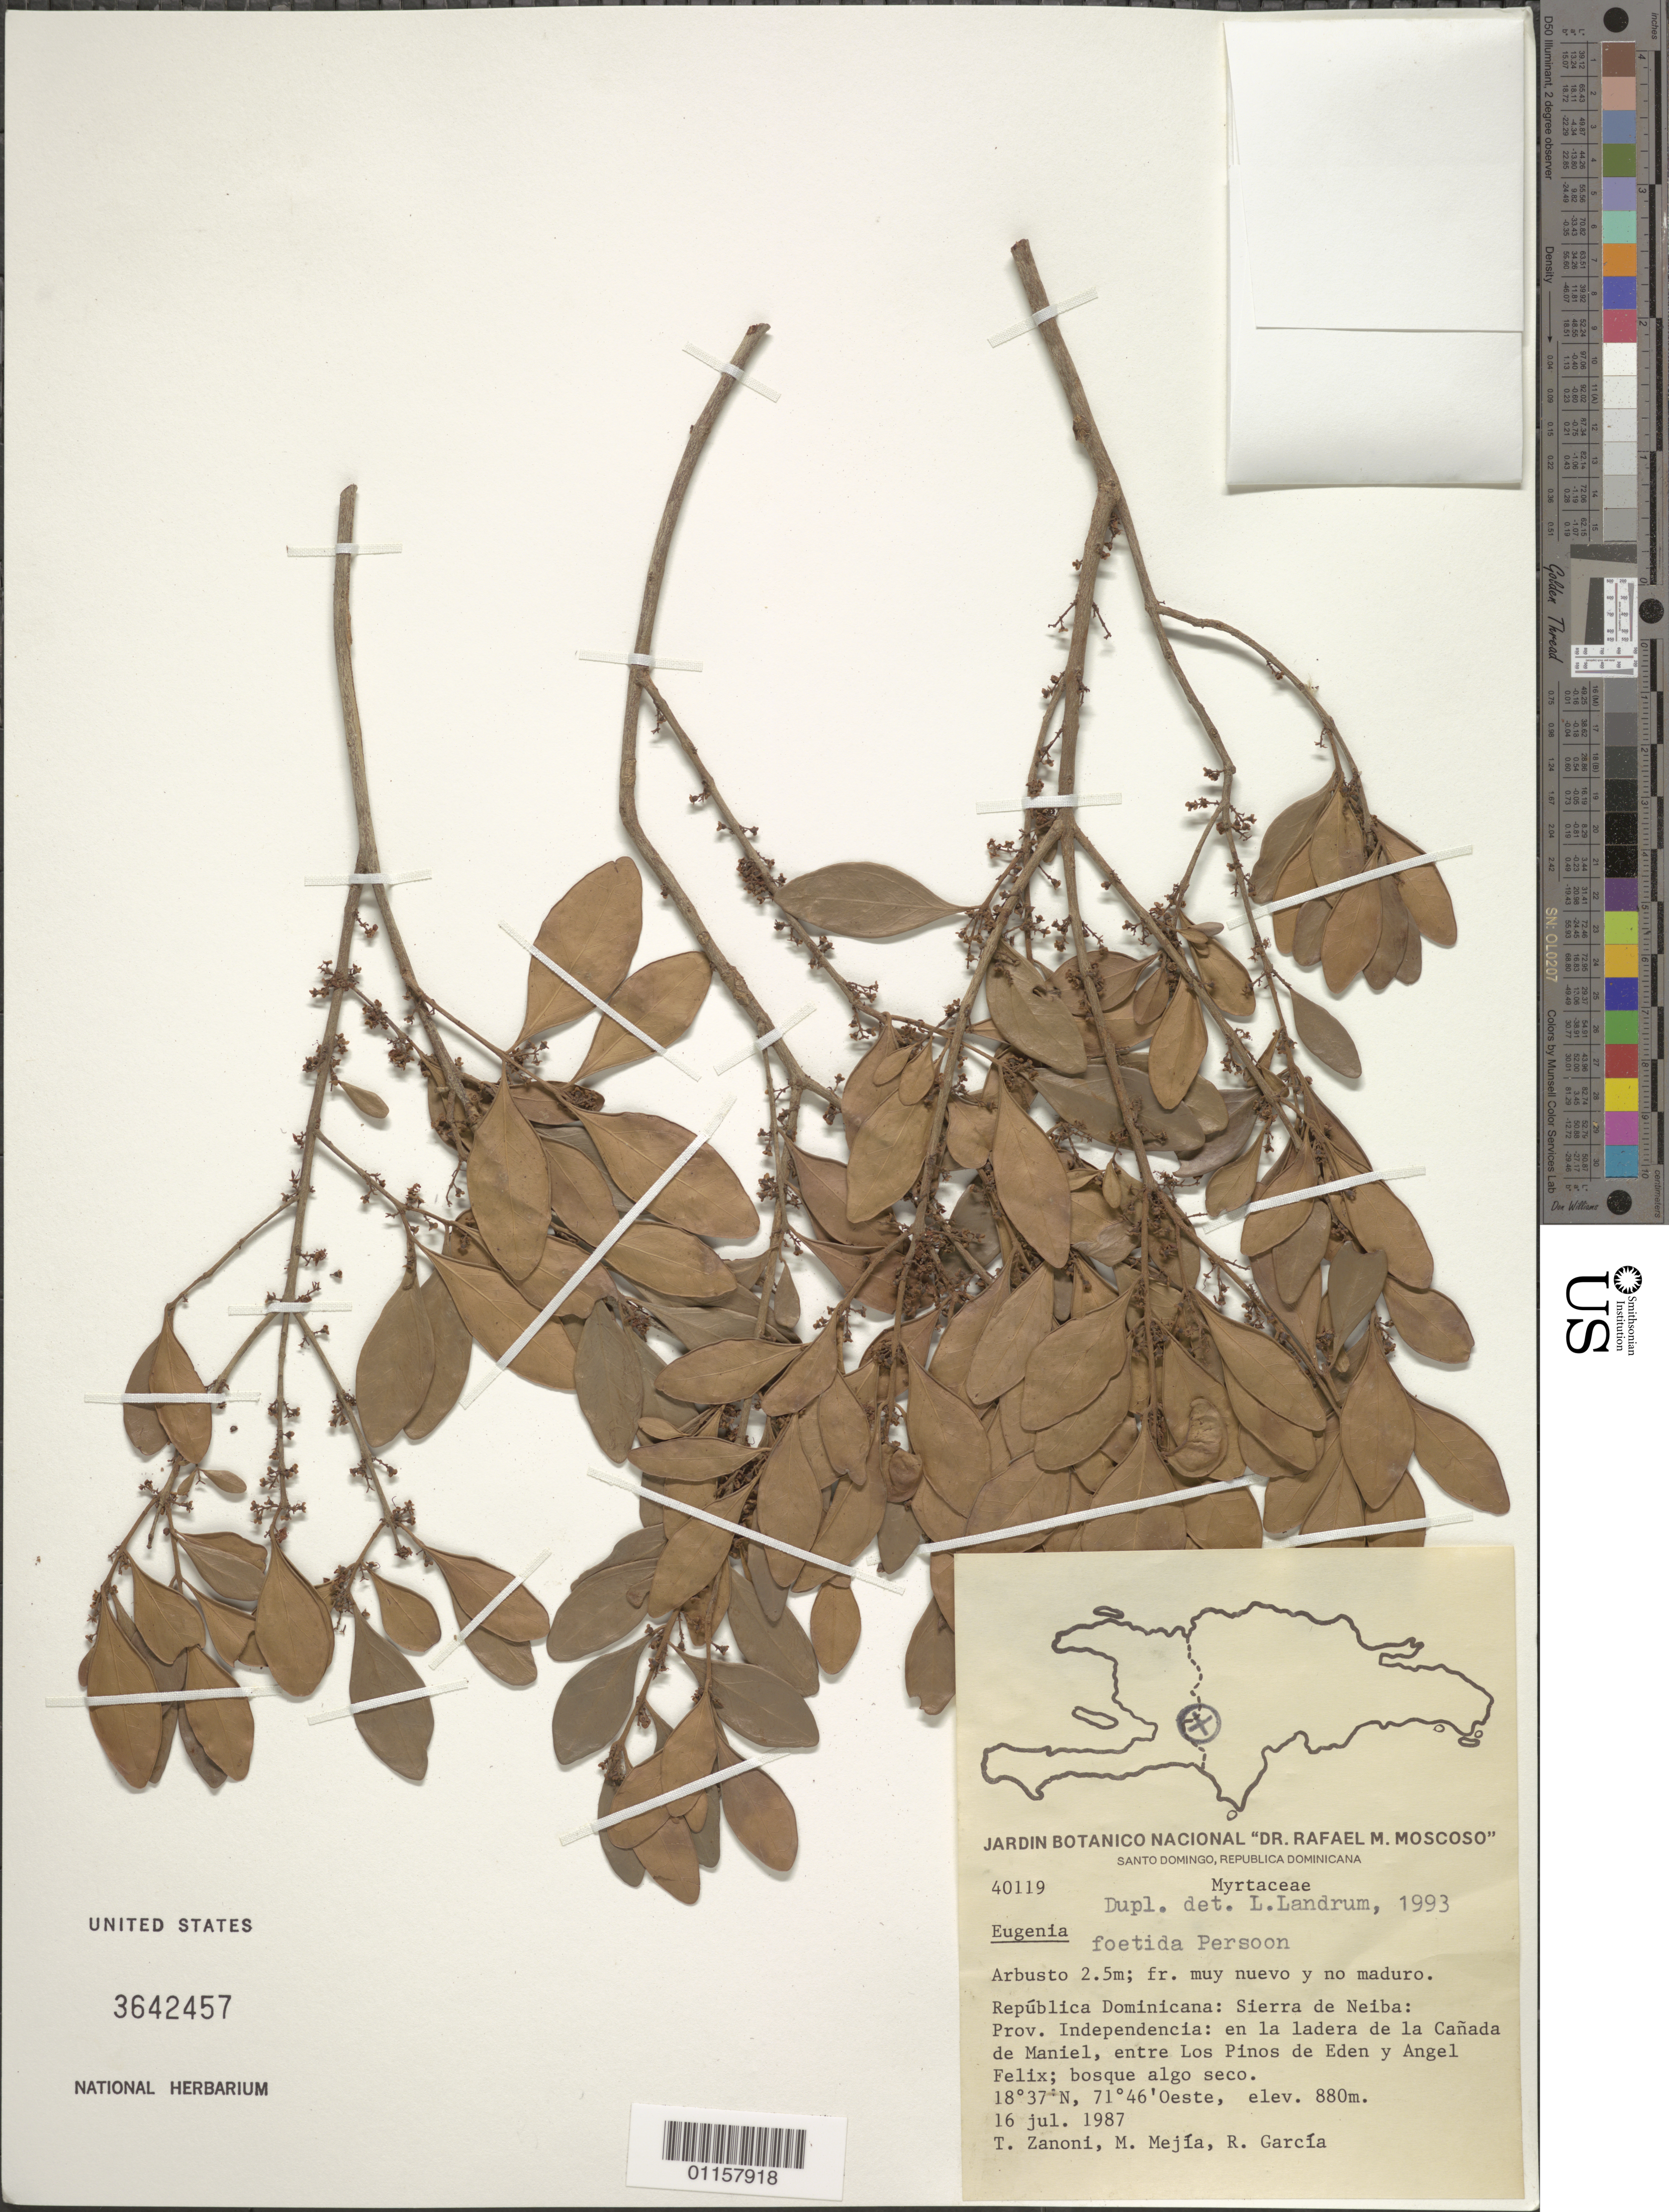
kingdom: Plantae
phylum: Tracheophyta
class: Magnoliopsida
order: Myrtales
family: Myrtaceae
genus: Eugenia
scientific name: Eugenia foetida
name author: Pers.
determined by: Landrum, L. R.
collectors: T. A. Zanoni, M. Mejia & R. G. García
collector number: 40119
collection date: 1987-07-16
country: Dominican Republic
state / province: Independencia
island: Hispaniola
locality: Sierra de Neiba; en la ladera de la Cañada de Maniel, entre Los Pinos de Eden y Angel Felix.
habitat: Bosque algo seco.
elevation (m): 880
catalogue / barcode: US 3642457